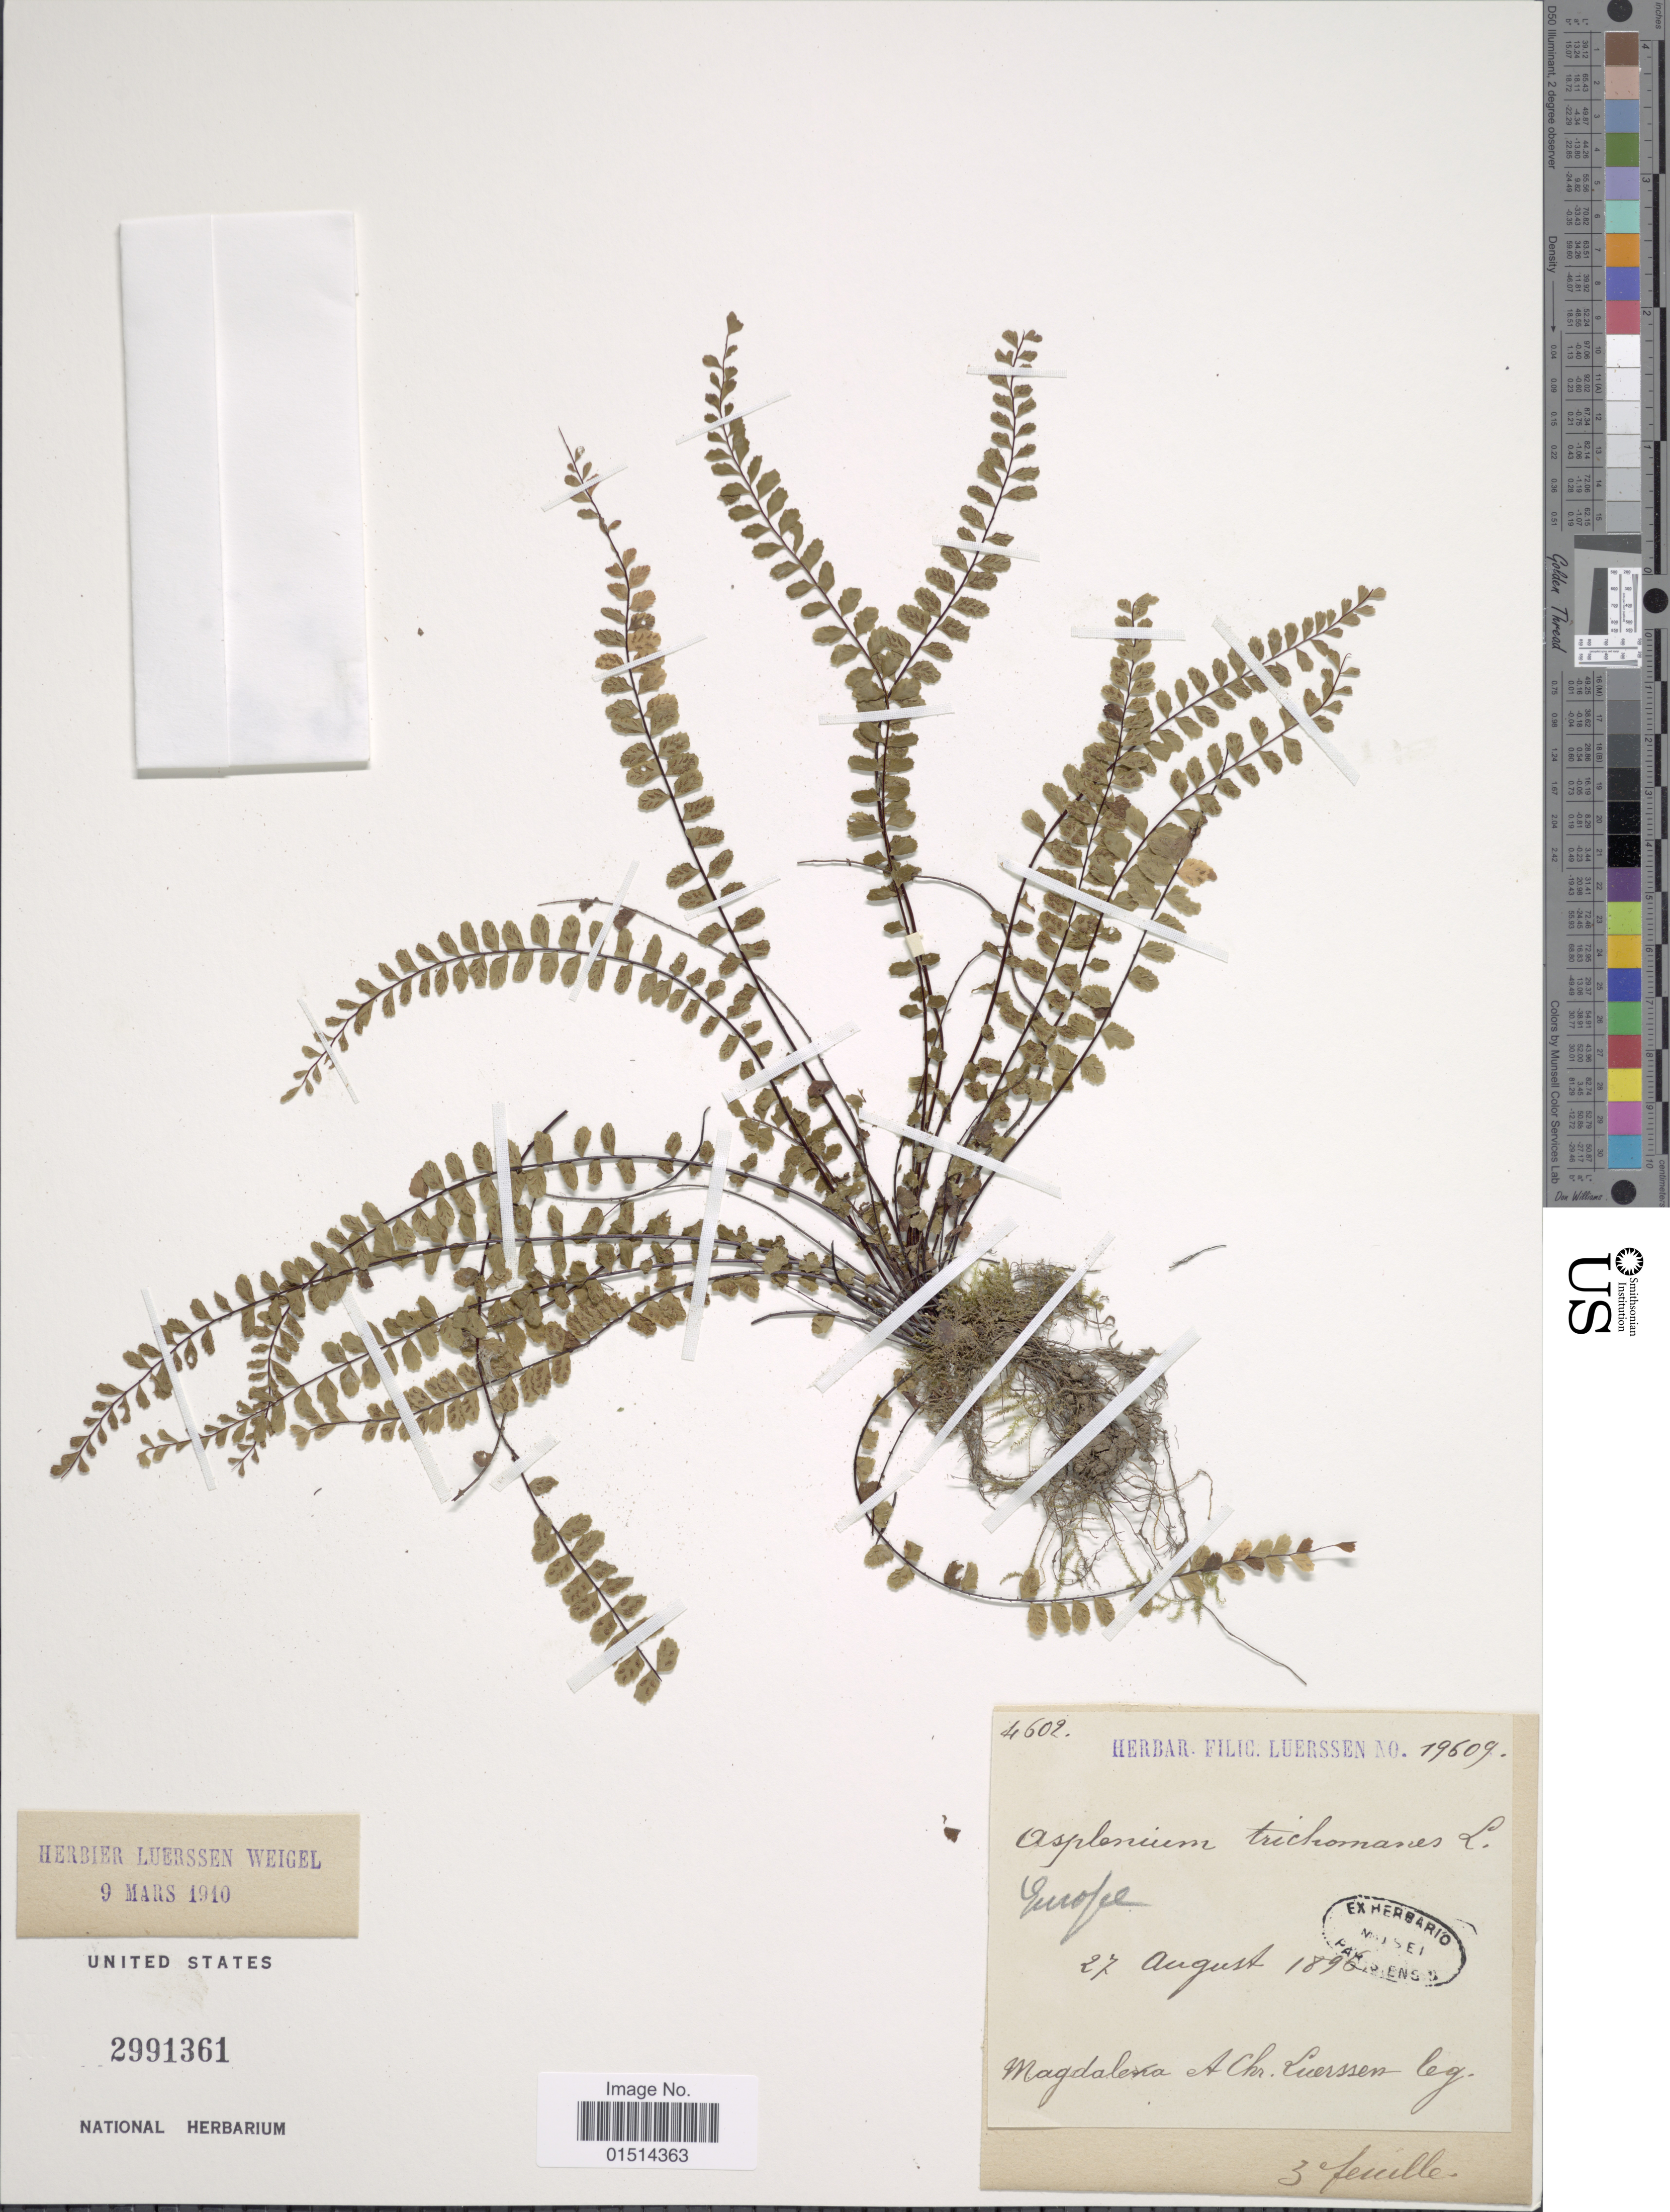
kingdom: Plantae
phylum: Tracheophyta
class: Polypodiopsida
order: Polypodiales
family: Aspleniaceae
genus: Asplenium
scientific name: Asplenium trichomanes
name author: L.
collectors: C. Luerssen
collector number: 19509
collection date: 1896-08-27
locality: Europe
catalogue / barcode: US 2991361